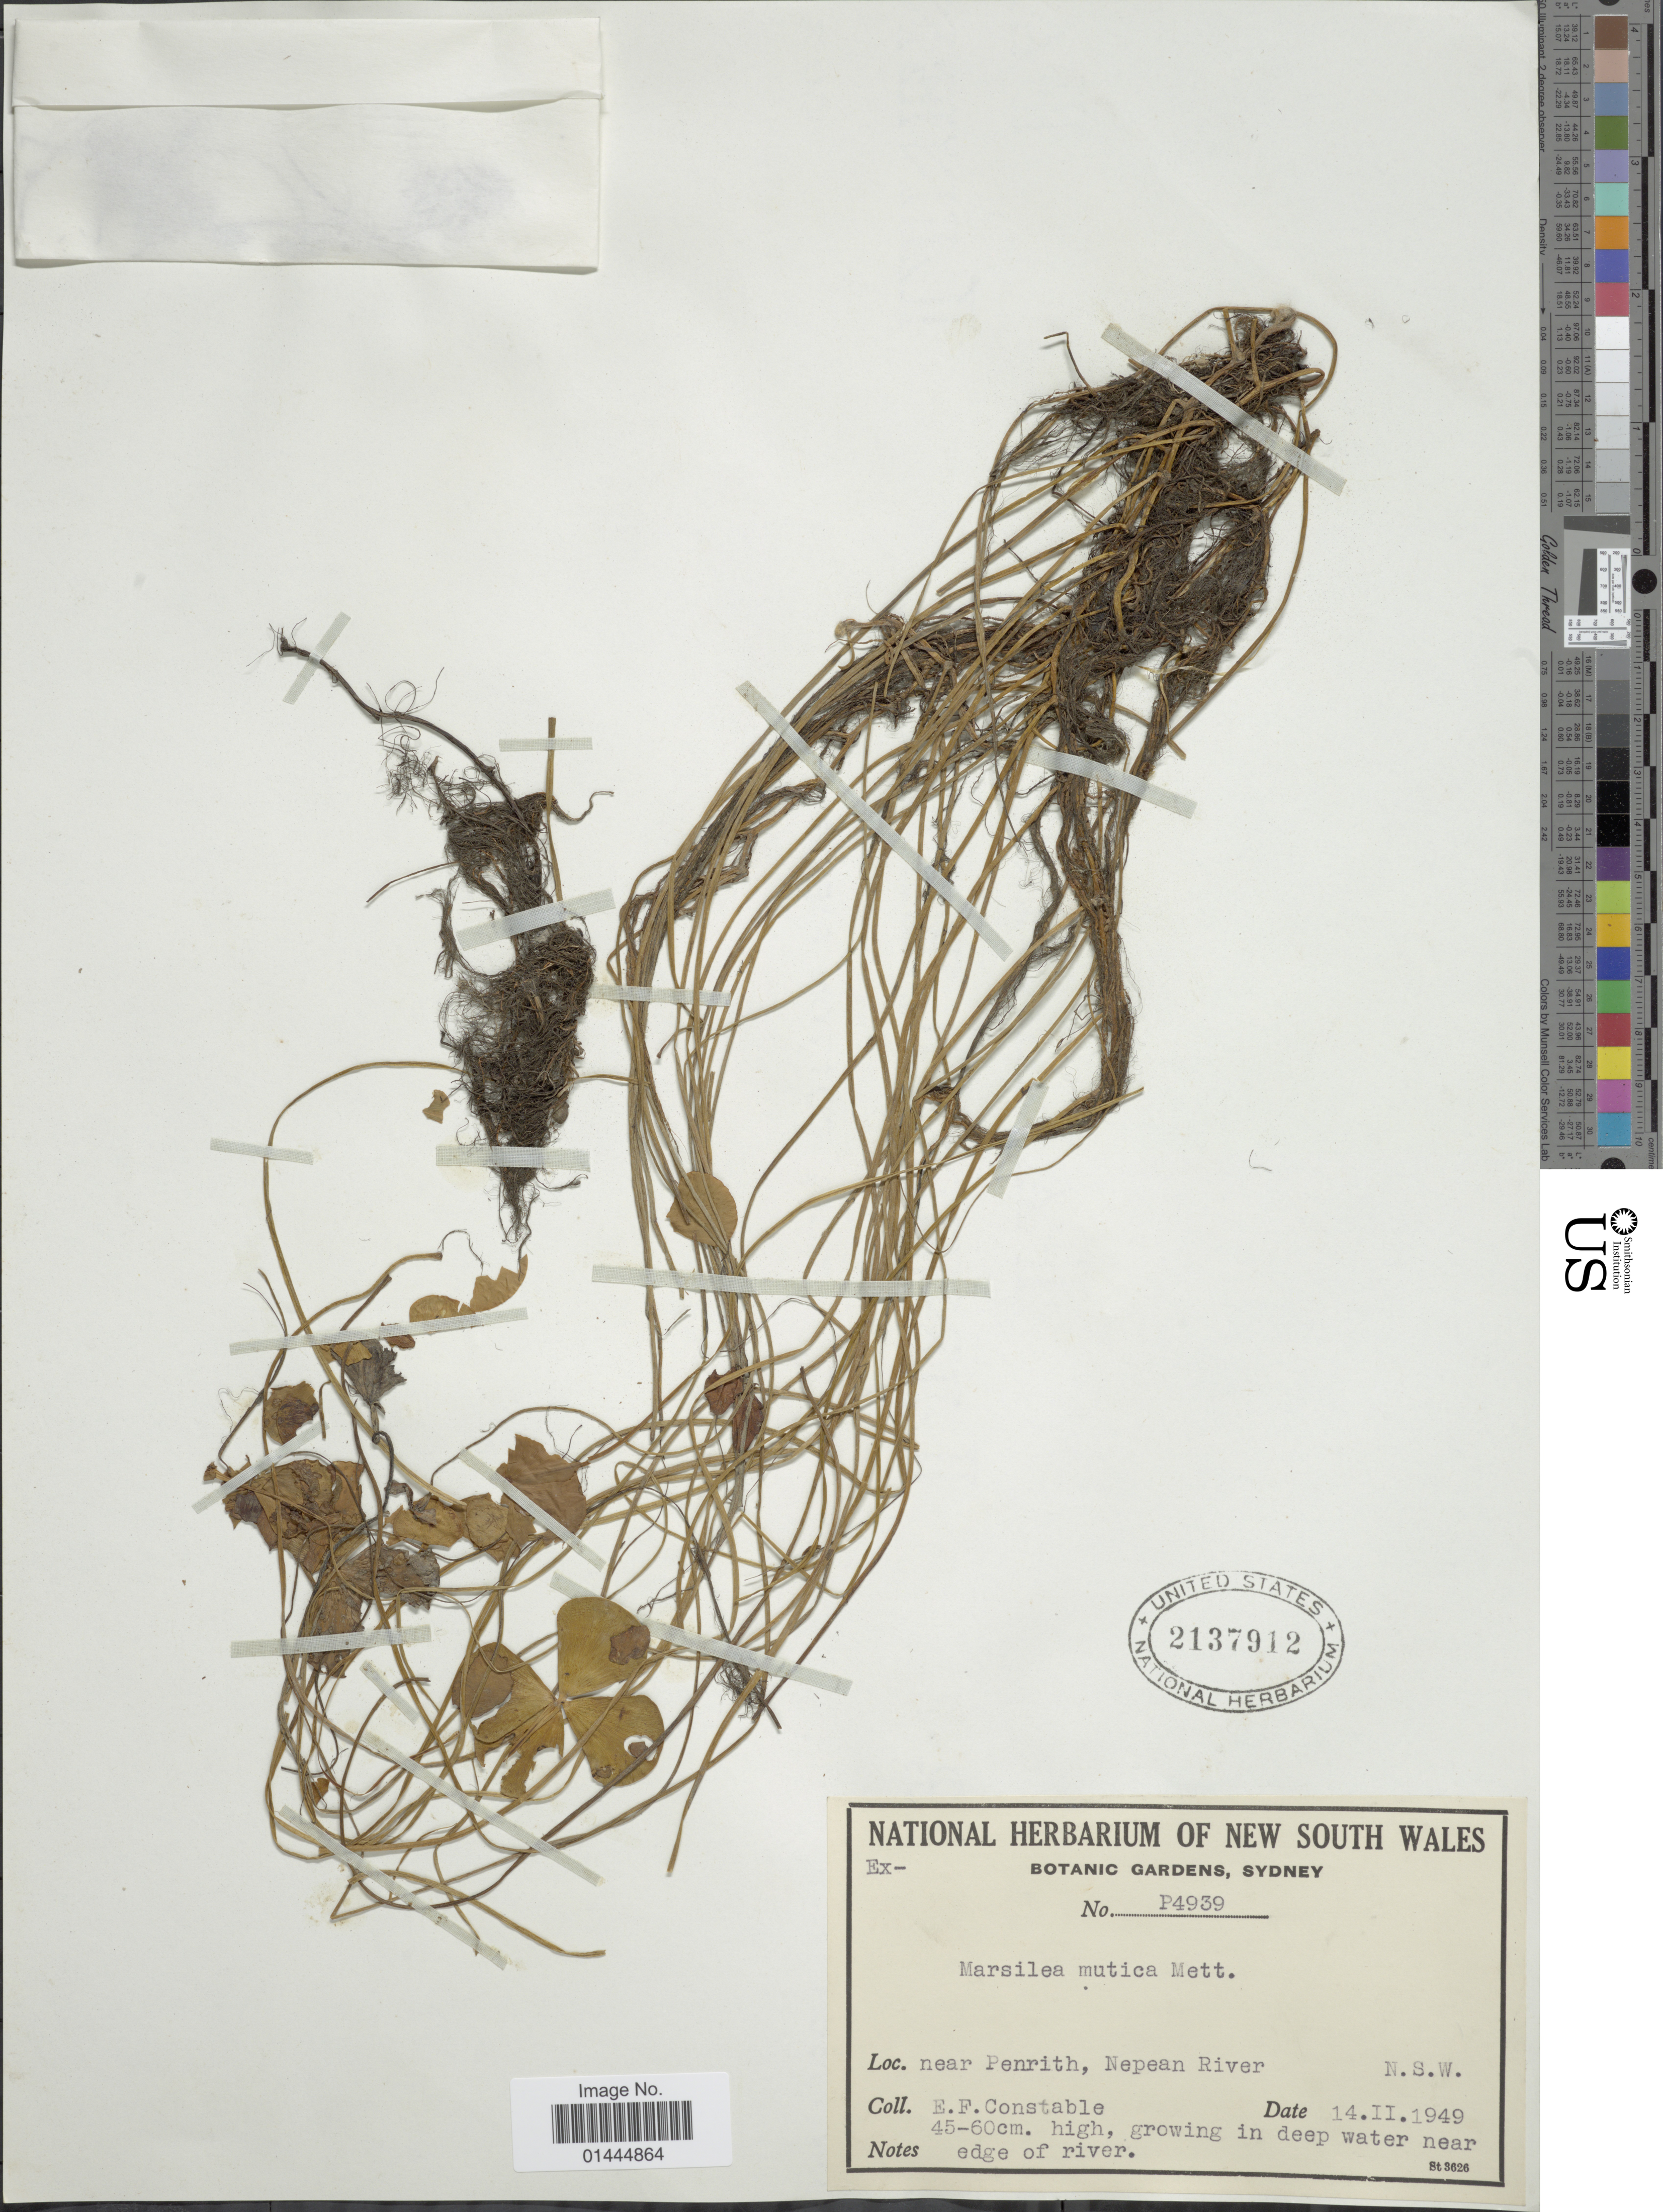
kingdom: Plantae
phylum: Tracheophyta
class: Polypodiopsida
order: Salviniales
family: Marsileaceae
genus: Marsilea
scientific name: Marsilea mutica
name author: Mett.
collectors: E. F. Constable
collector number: P4939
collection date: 1949-02-14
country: Australia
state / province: New South Wales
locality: Near Penrith, Nepean River, in deep water near edge of river.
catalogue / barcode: US 2137912